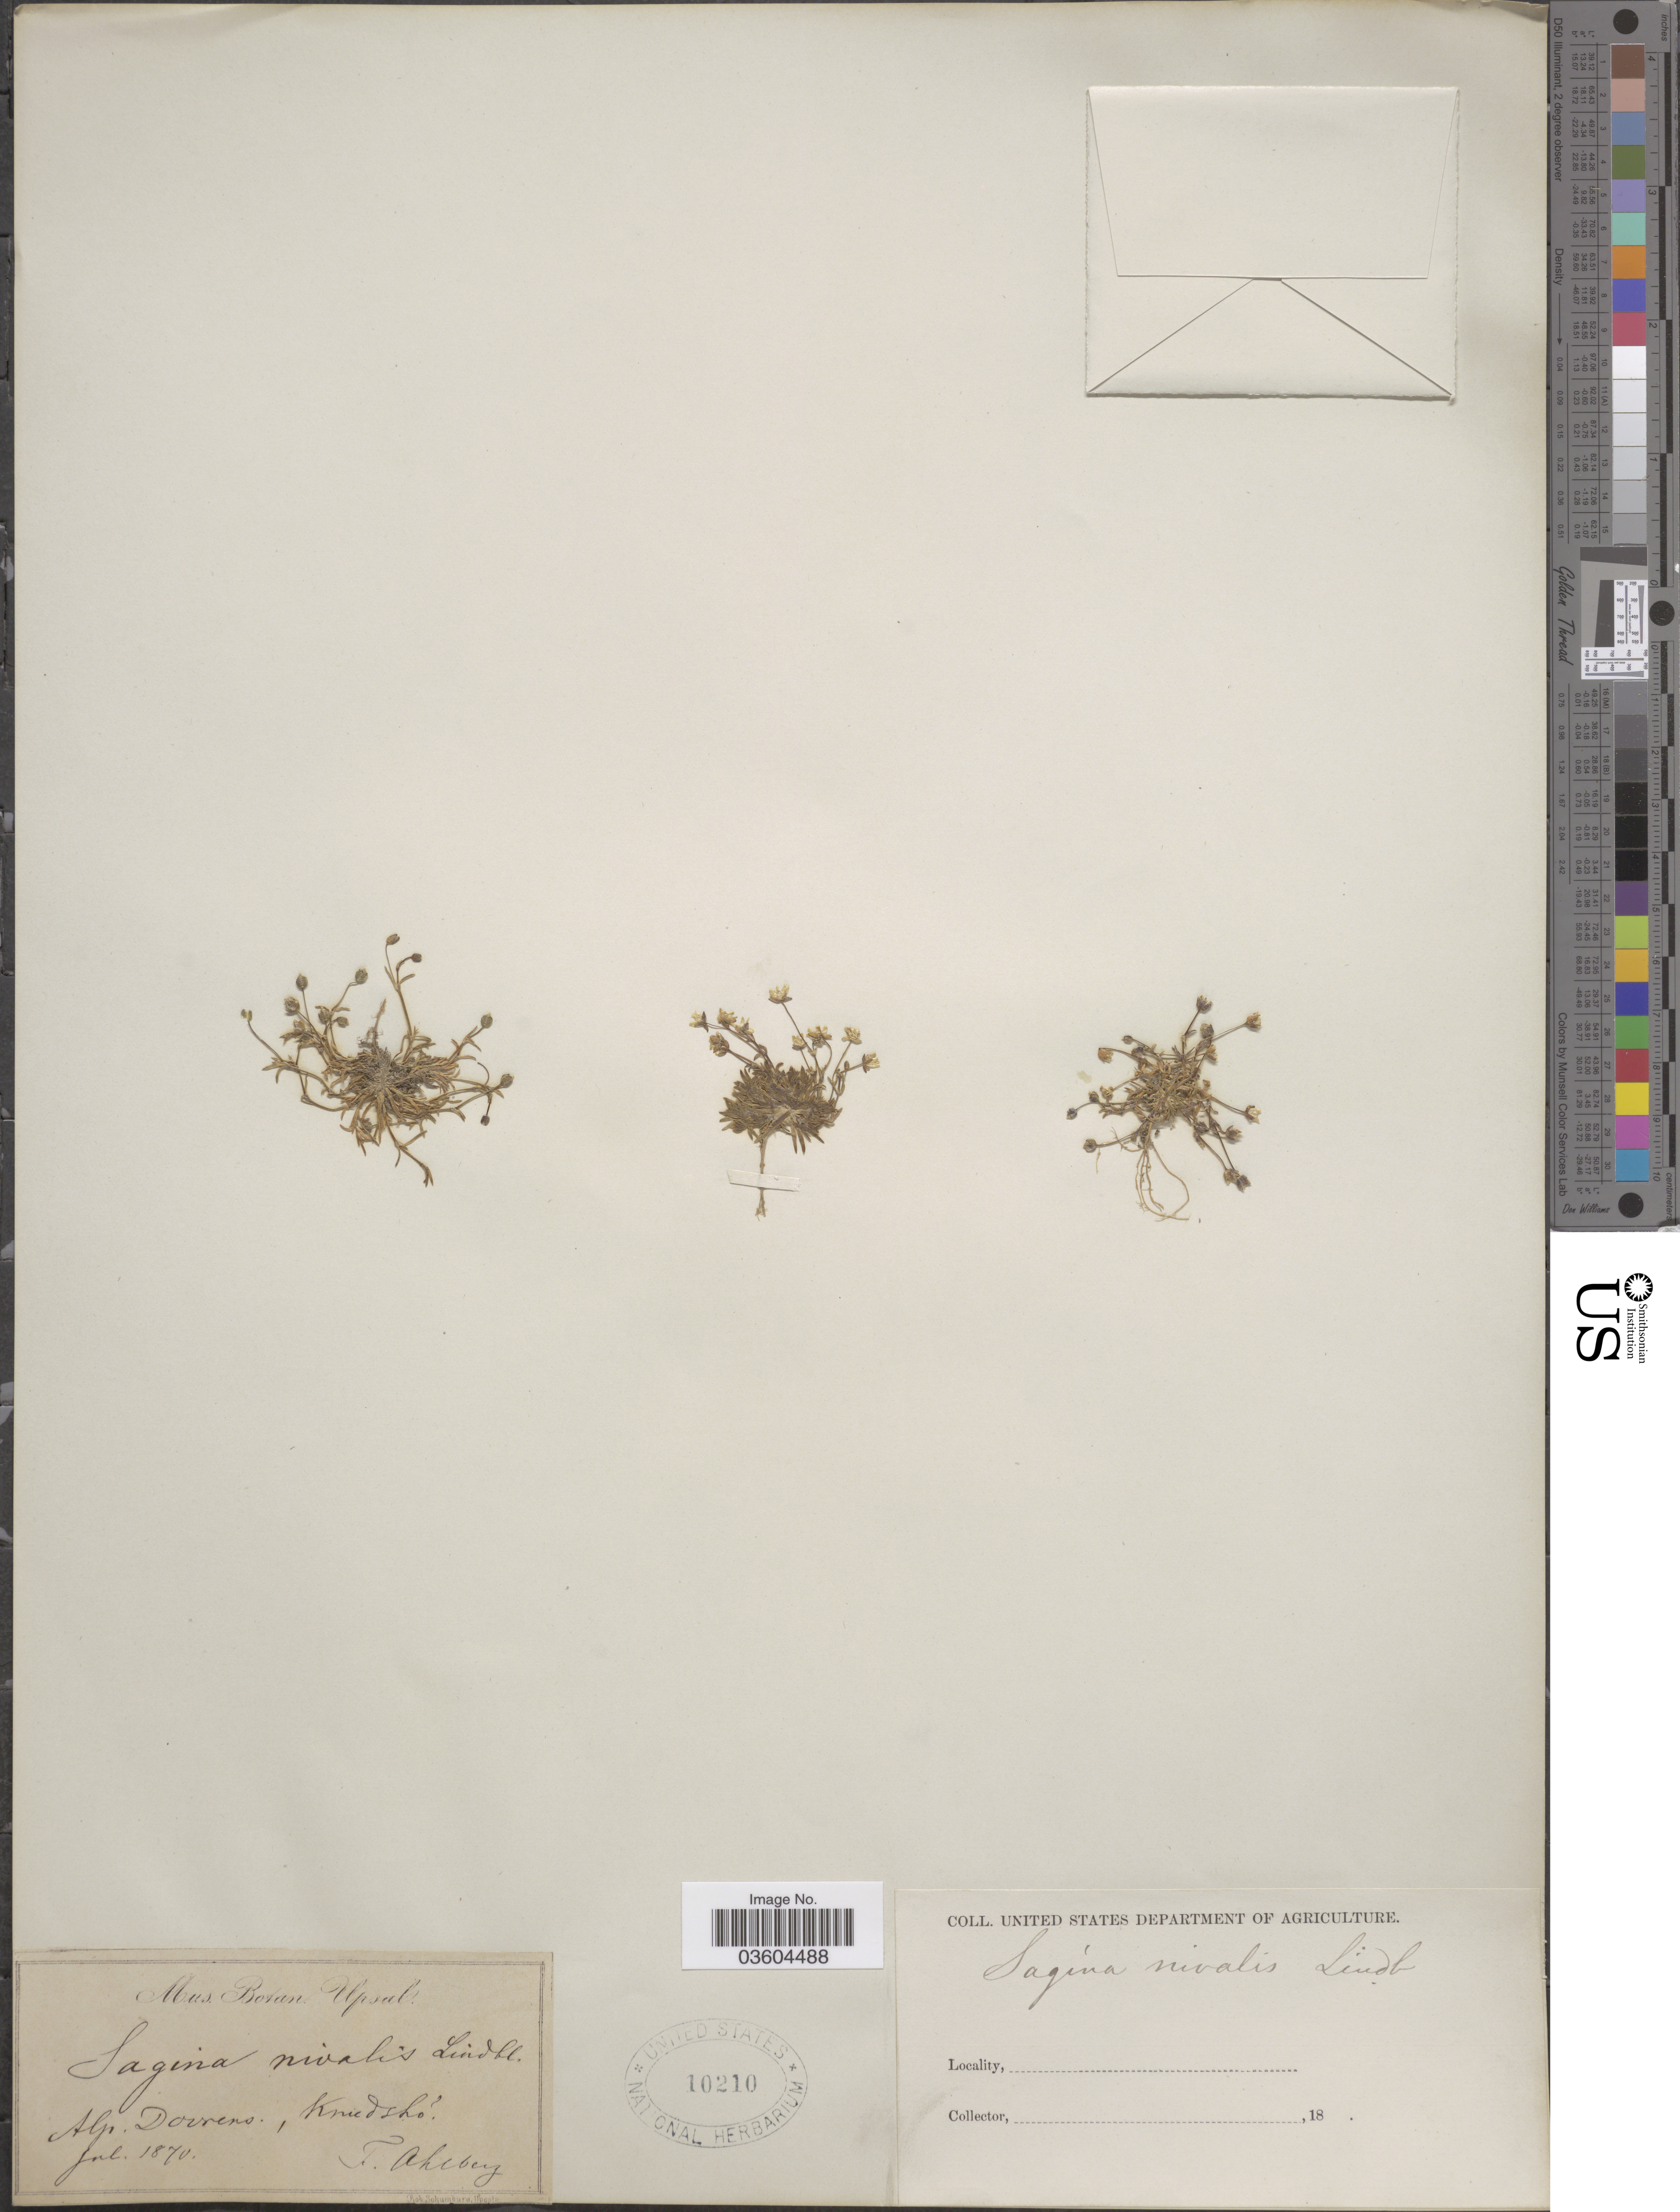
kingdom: Plantae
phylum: Tracheophyta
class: Magnoliopsida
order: Caryophyllales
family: Caryophyllaceae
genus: Sagina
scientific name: Sagina nivalis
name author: (Lindblom) Fr.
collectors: F. Ahlberg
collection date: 1870-07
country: Norway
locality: Alp. Dovrens, Kniedscho [unsure placement]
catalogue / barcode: US 10210